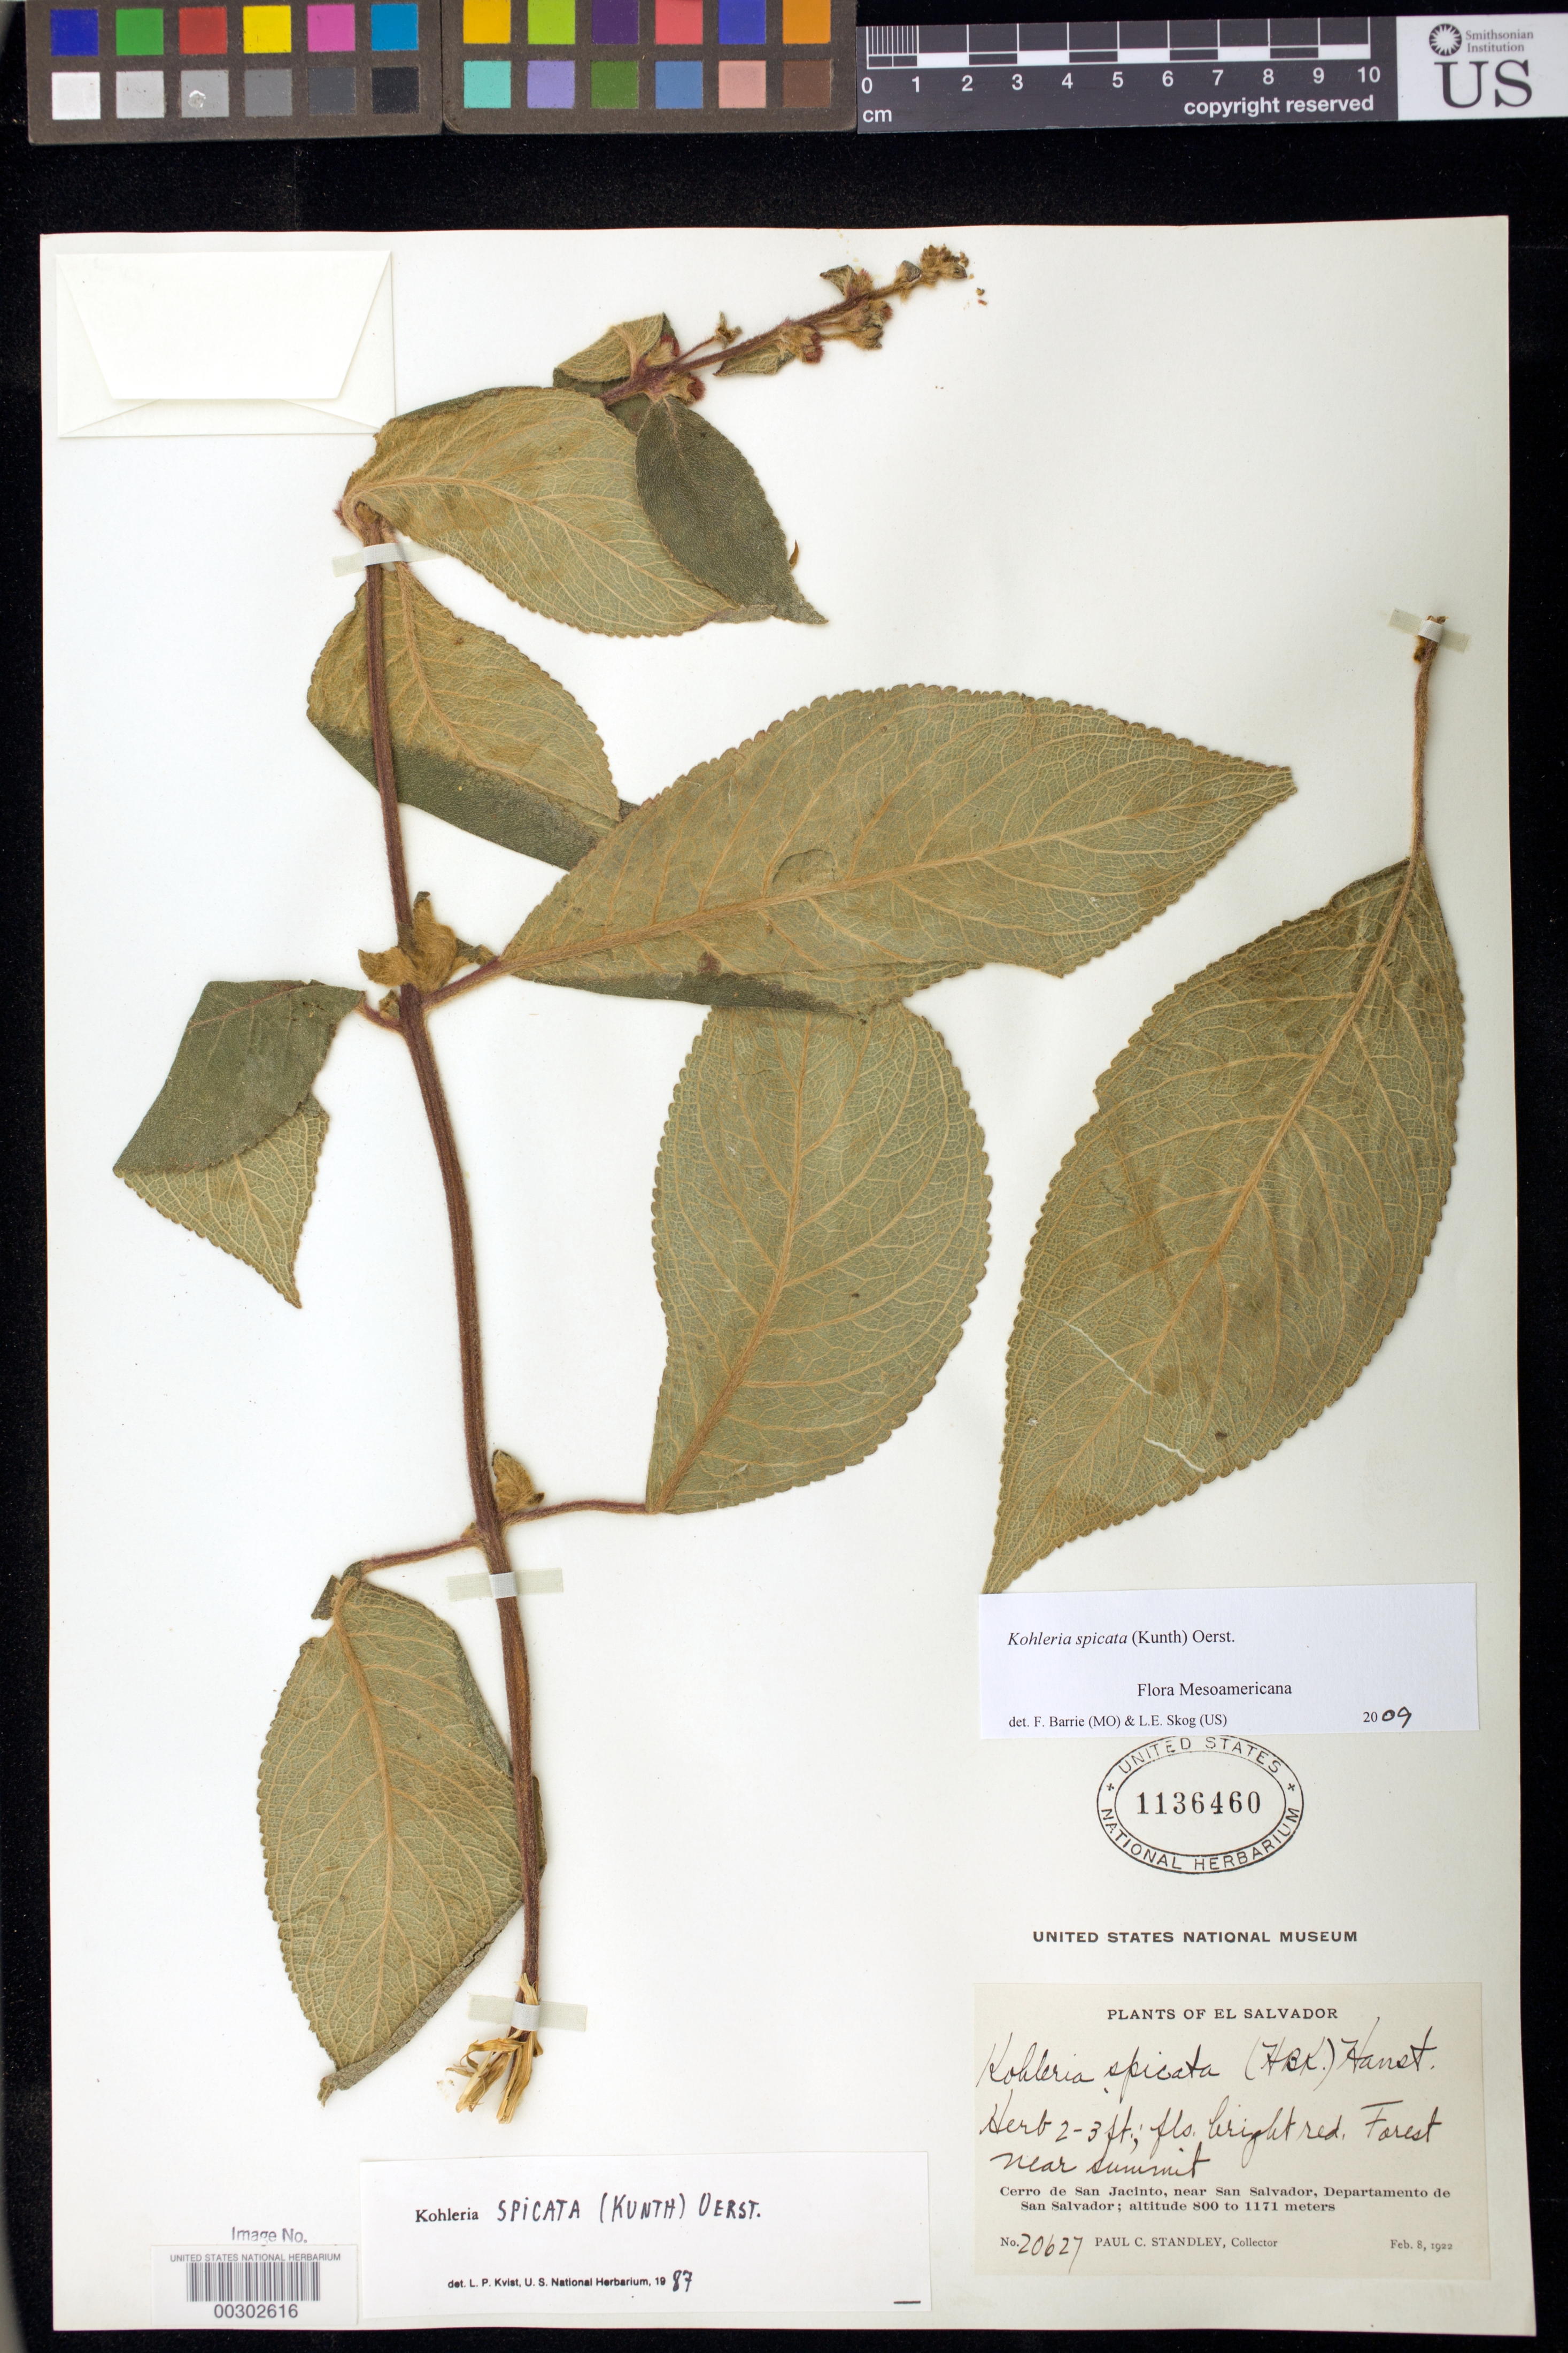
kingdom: Plantae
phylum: Tracheophyta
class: Magnoliopsida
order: Lamiales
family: Gesneriaceae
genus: Kohleria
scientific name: Kohleria spicata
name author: (Kunth) Oerst.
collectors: P. C. Standley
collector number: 20627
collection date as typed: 08 Feb 1922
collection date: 1922-02-08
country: El Salvador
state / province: San Salvador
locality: Cerro de San Jacinto, near San Salvador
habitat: Forest near summit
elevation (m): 800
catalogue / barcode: US 1136460